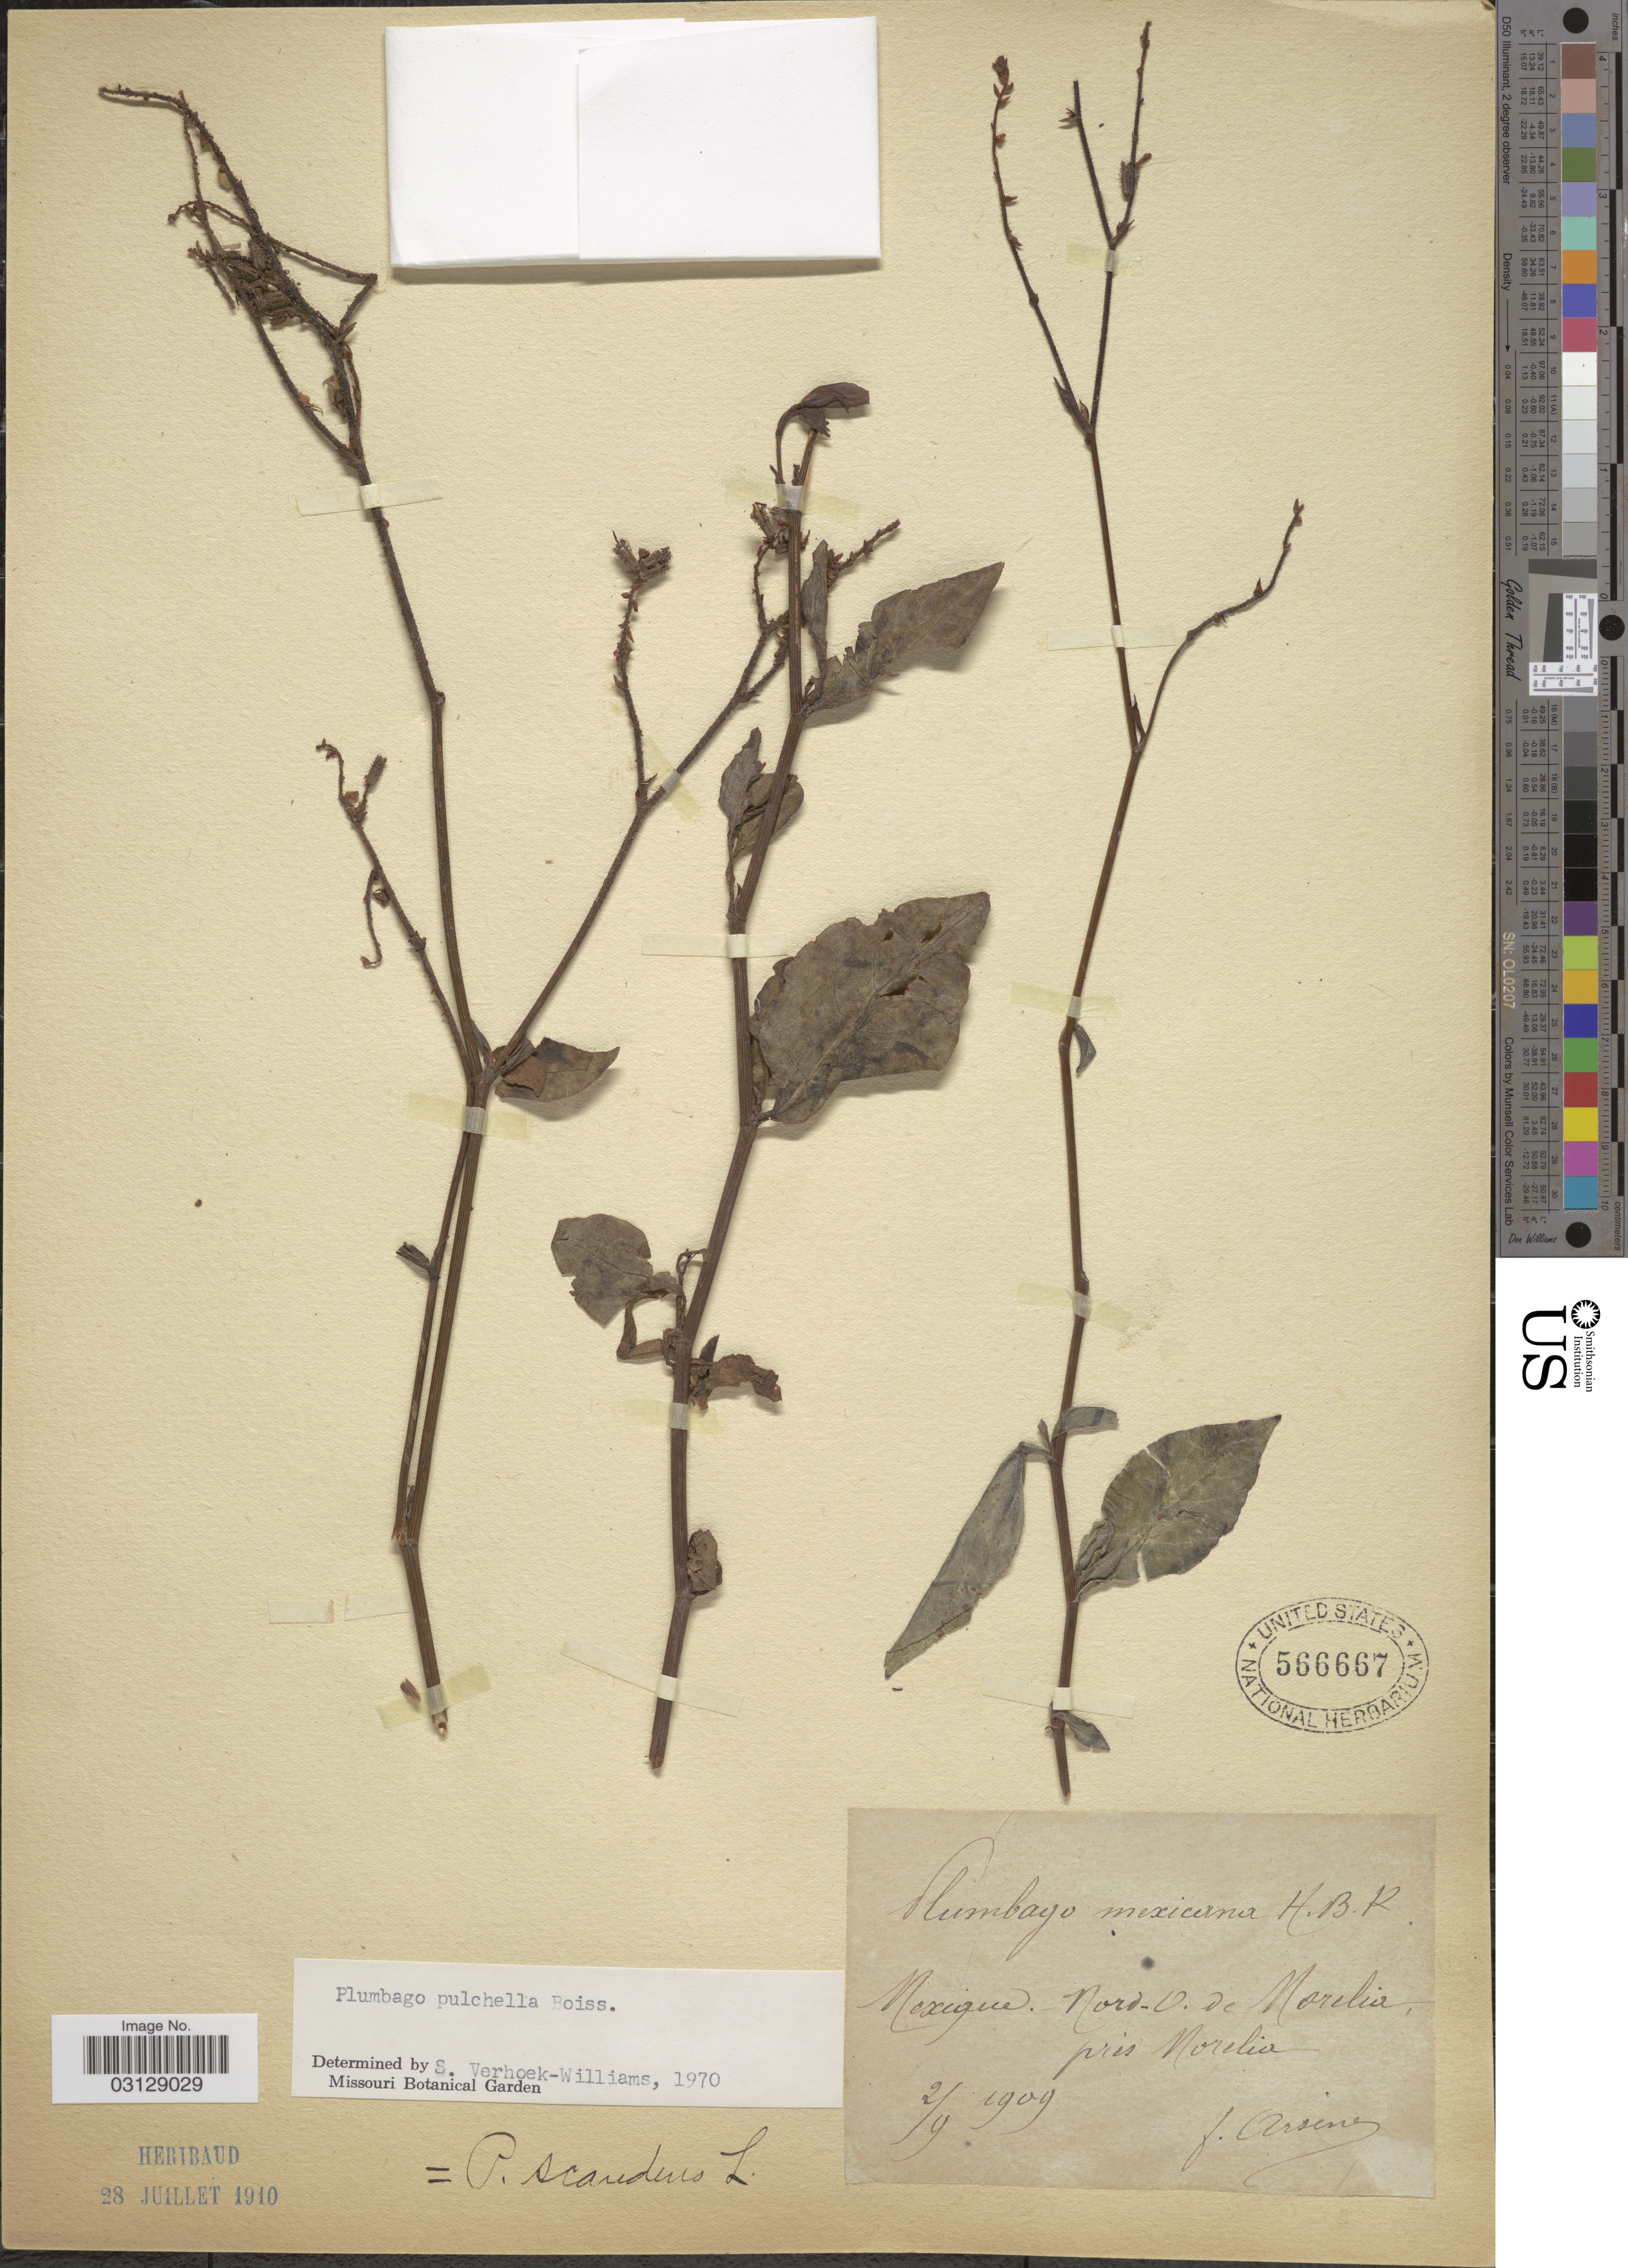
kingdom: Plantae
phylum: Tracheophyta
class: Magnoliopsida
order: Caryophyllales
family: Plumbaginaceae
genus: Plumbago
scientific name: Plumbago pulchella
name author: Boiss.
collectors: F. Arsène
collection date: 1909-09-02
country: Mexico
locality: Mexique. Nord-O. de Morelia, près Morelia.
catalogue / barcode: US 566667